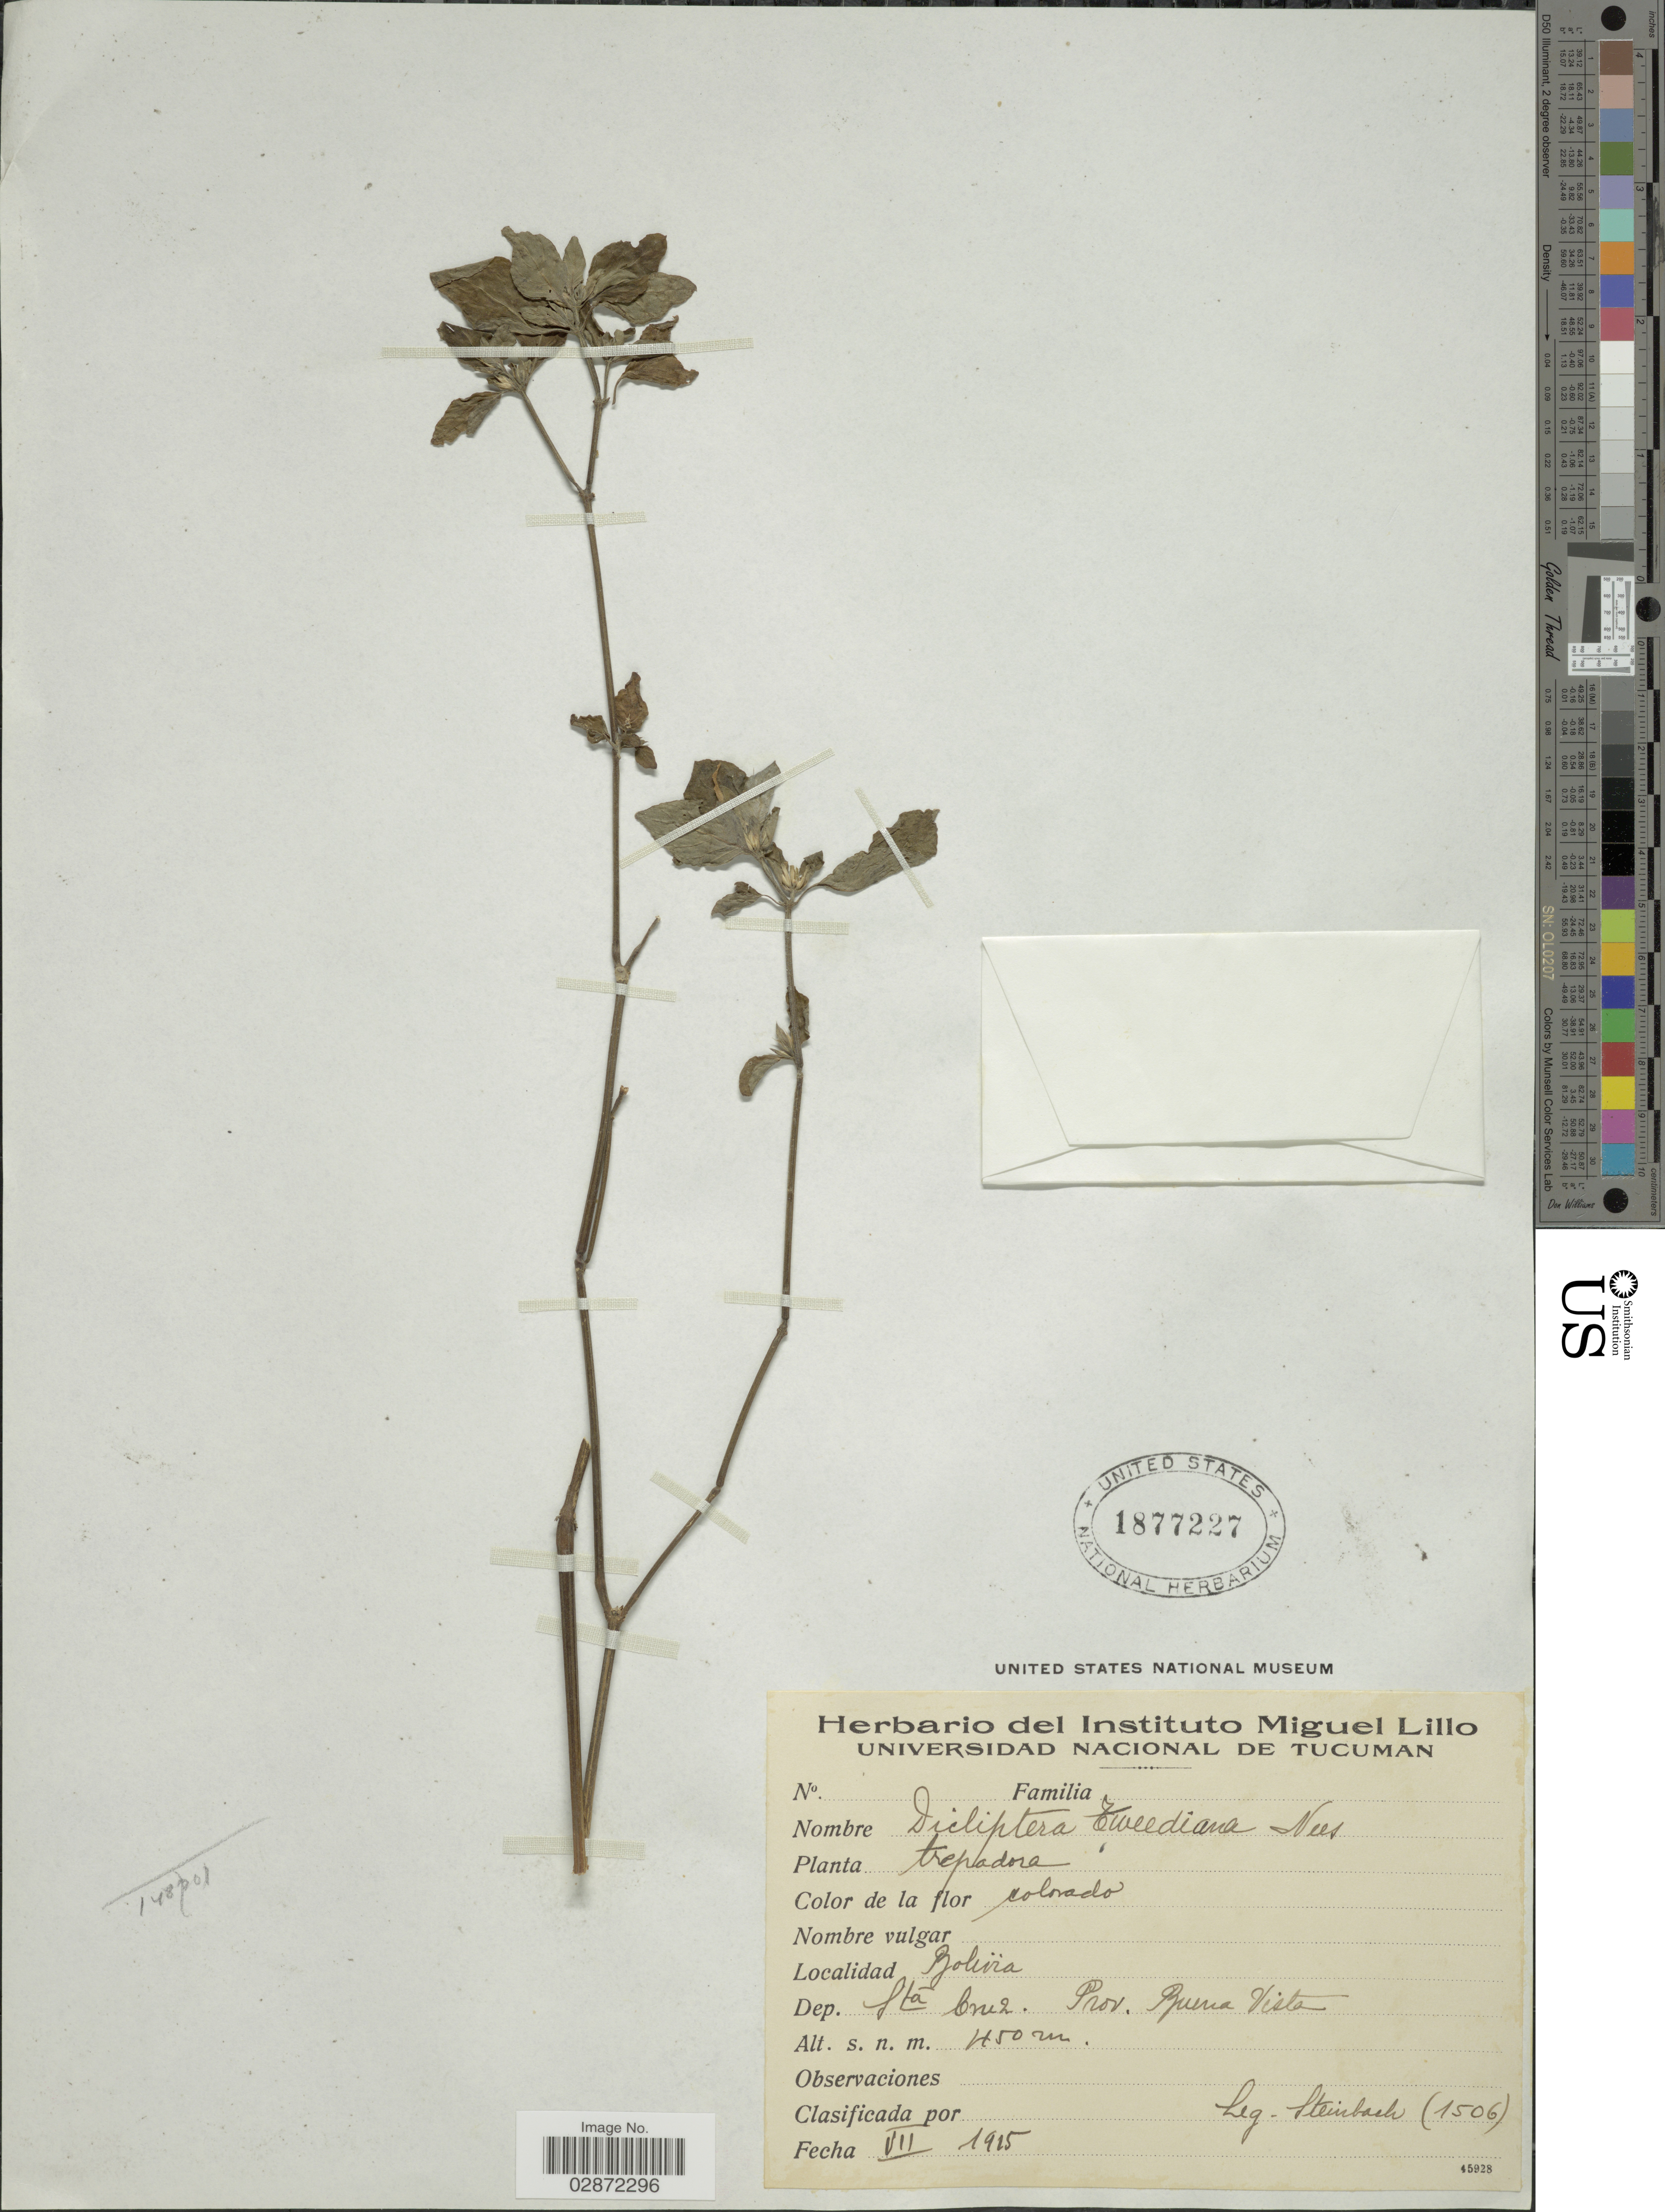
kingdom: Plantae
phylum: Tracheophyta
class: Magnoliopsida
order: Lamiales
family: Acanthaceae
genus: Dicliptera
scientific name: Dicliptera squarrosa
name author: Nees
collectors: Steinbach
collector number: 1506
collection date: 1925-07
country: Bolivia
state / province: Santa Cruz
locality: Dep. Sta Cruz. Prov. Buena Vista.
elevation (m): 450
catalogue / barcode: US 1877227